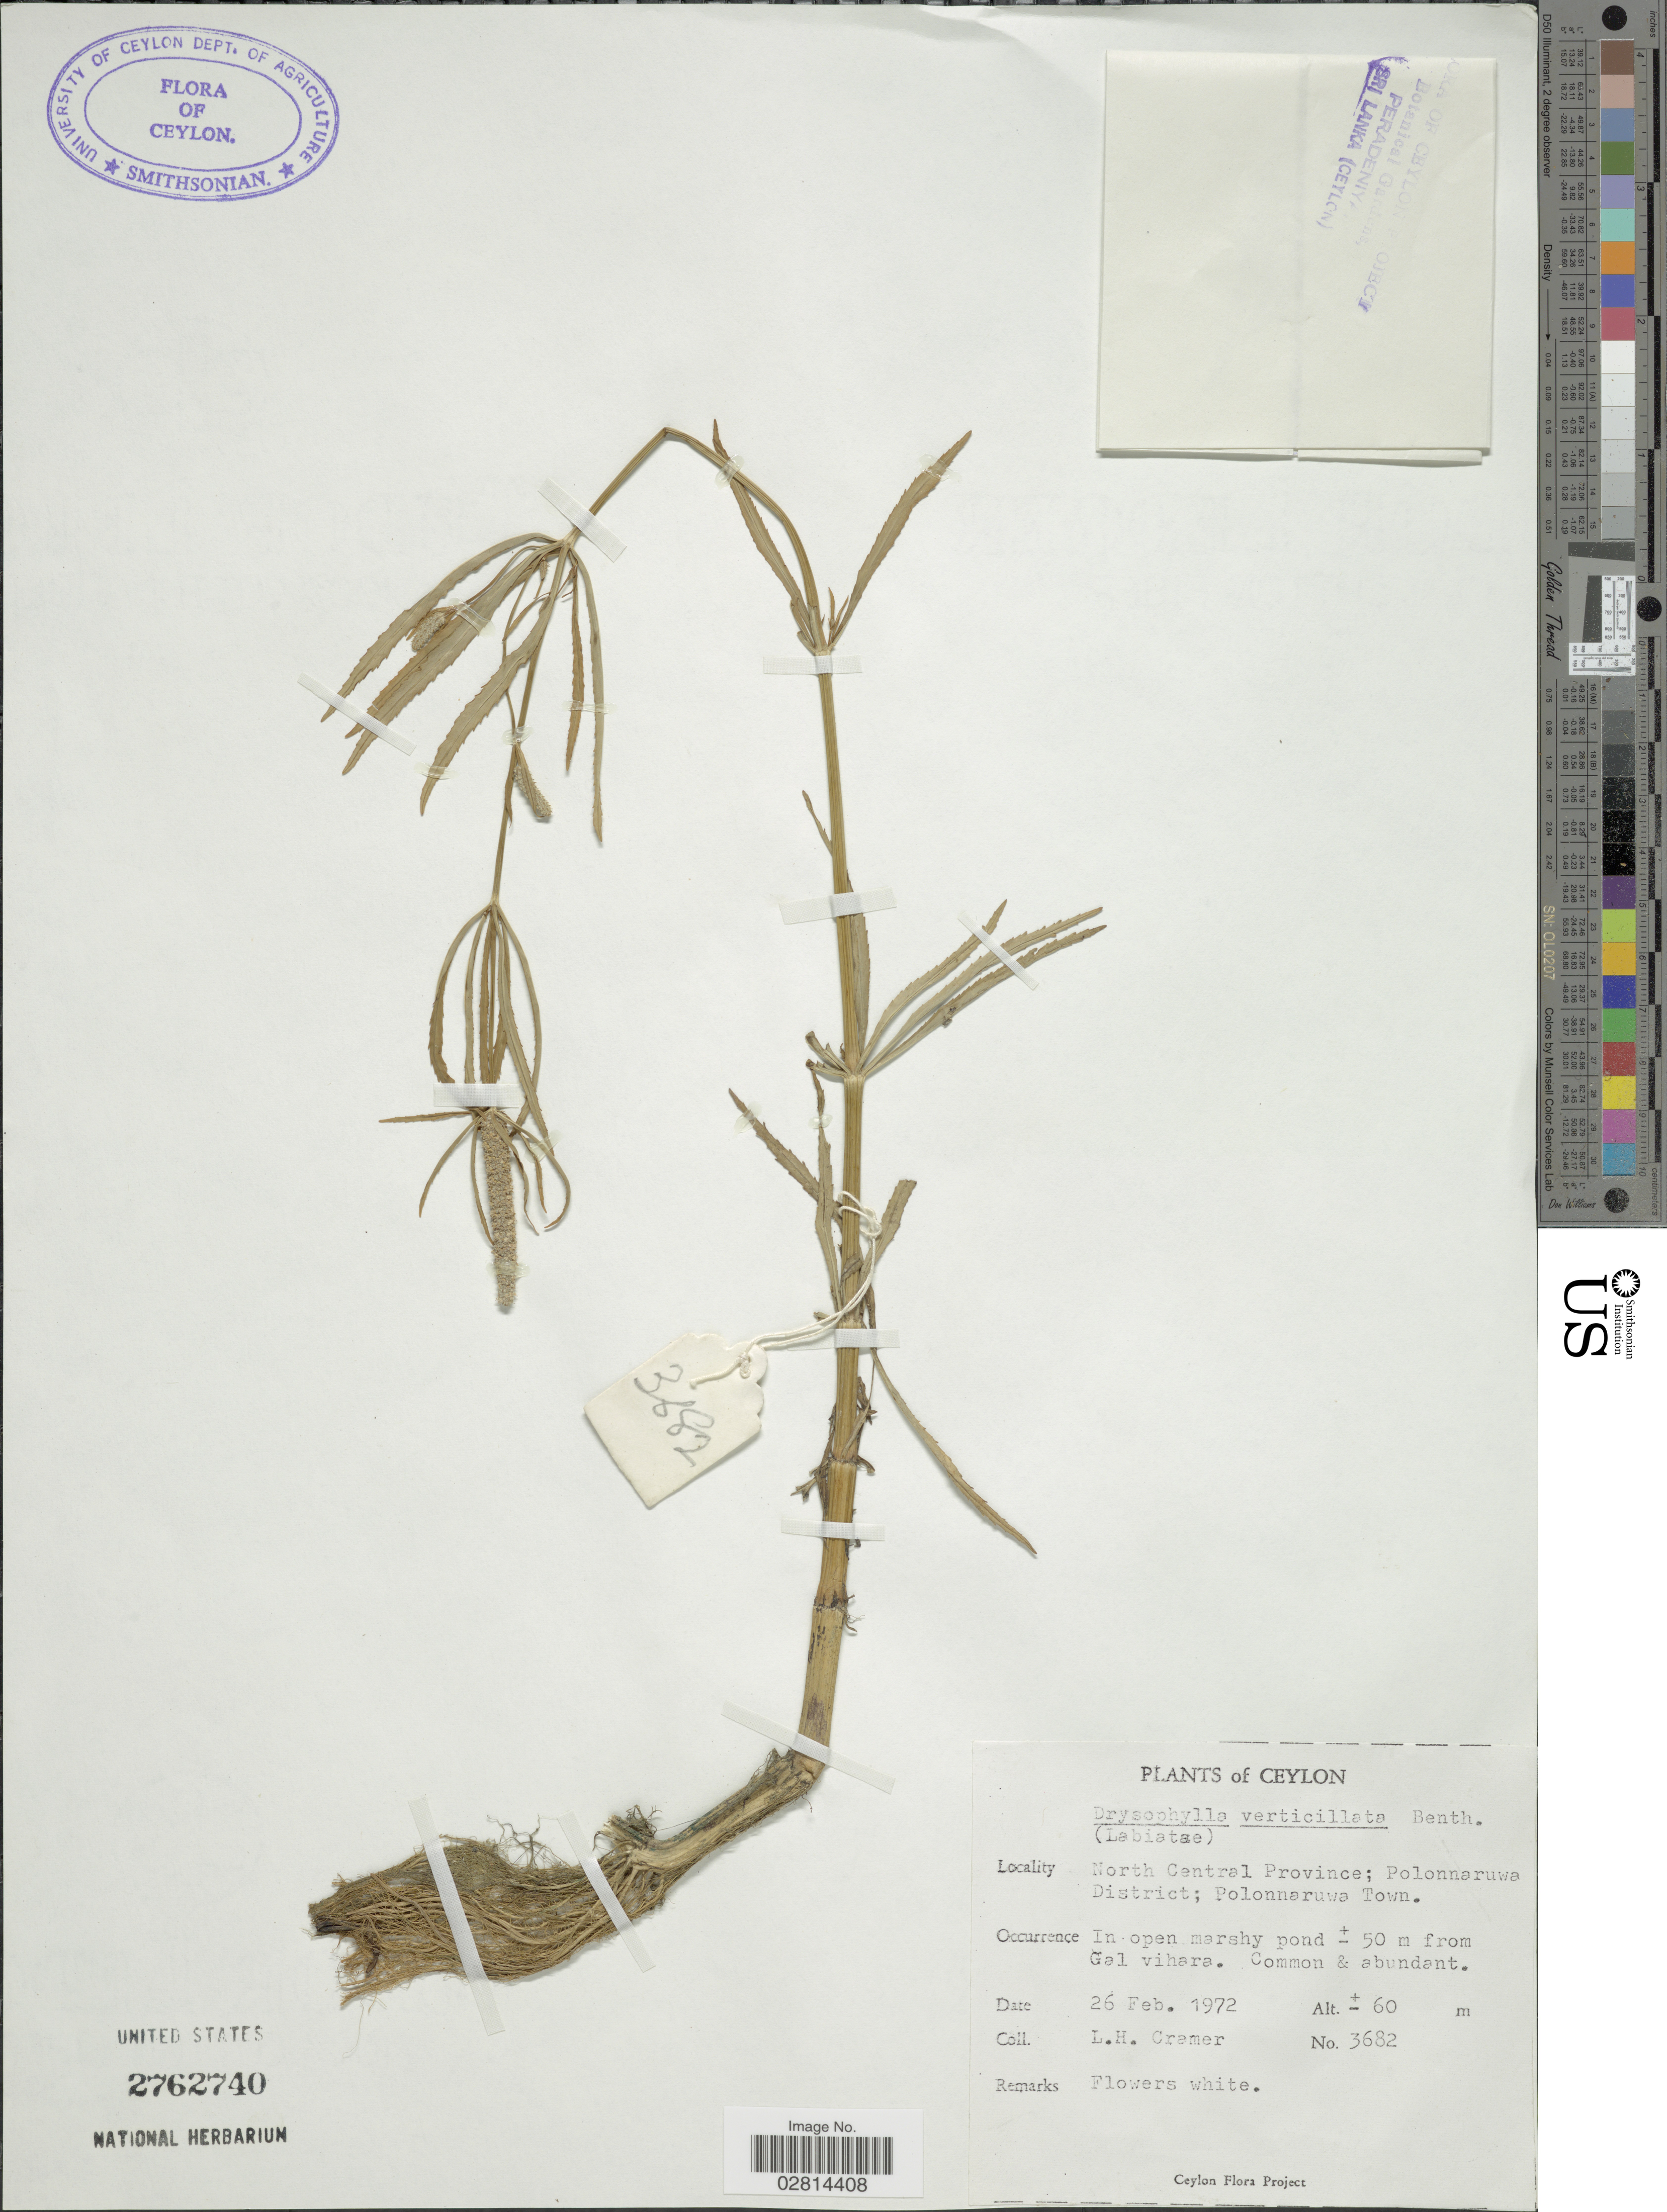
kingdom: Plantae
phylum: Tracheophyta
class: Magnoliopsida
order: Lamiales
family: Lamiaceae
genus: Pogostemon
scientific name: Pogostemon stellatus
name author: (Lour.) Kuntze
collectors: L. H. Cramer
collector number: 3682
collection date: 1972-02-26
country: Sri Lanka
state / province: North Central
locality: Ceylon. Polonnaruwa District; Polonnaruwa Town. In open marshy pond ± 50 m from Gal vihara.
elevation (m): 60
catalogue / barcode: US 2762740